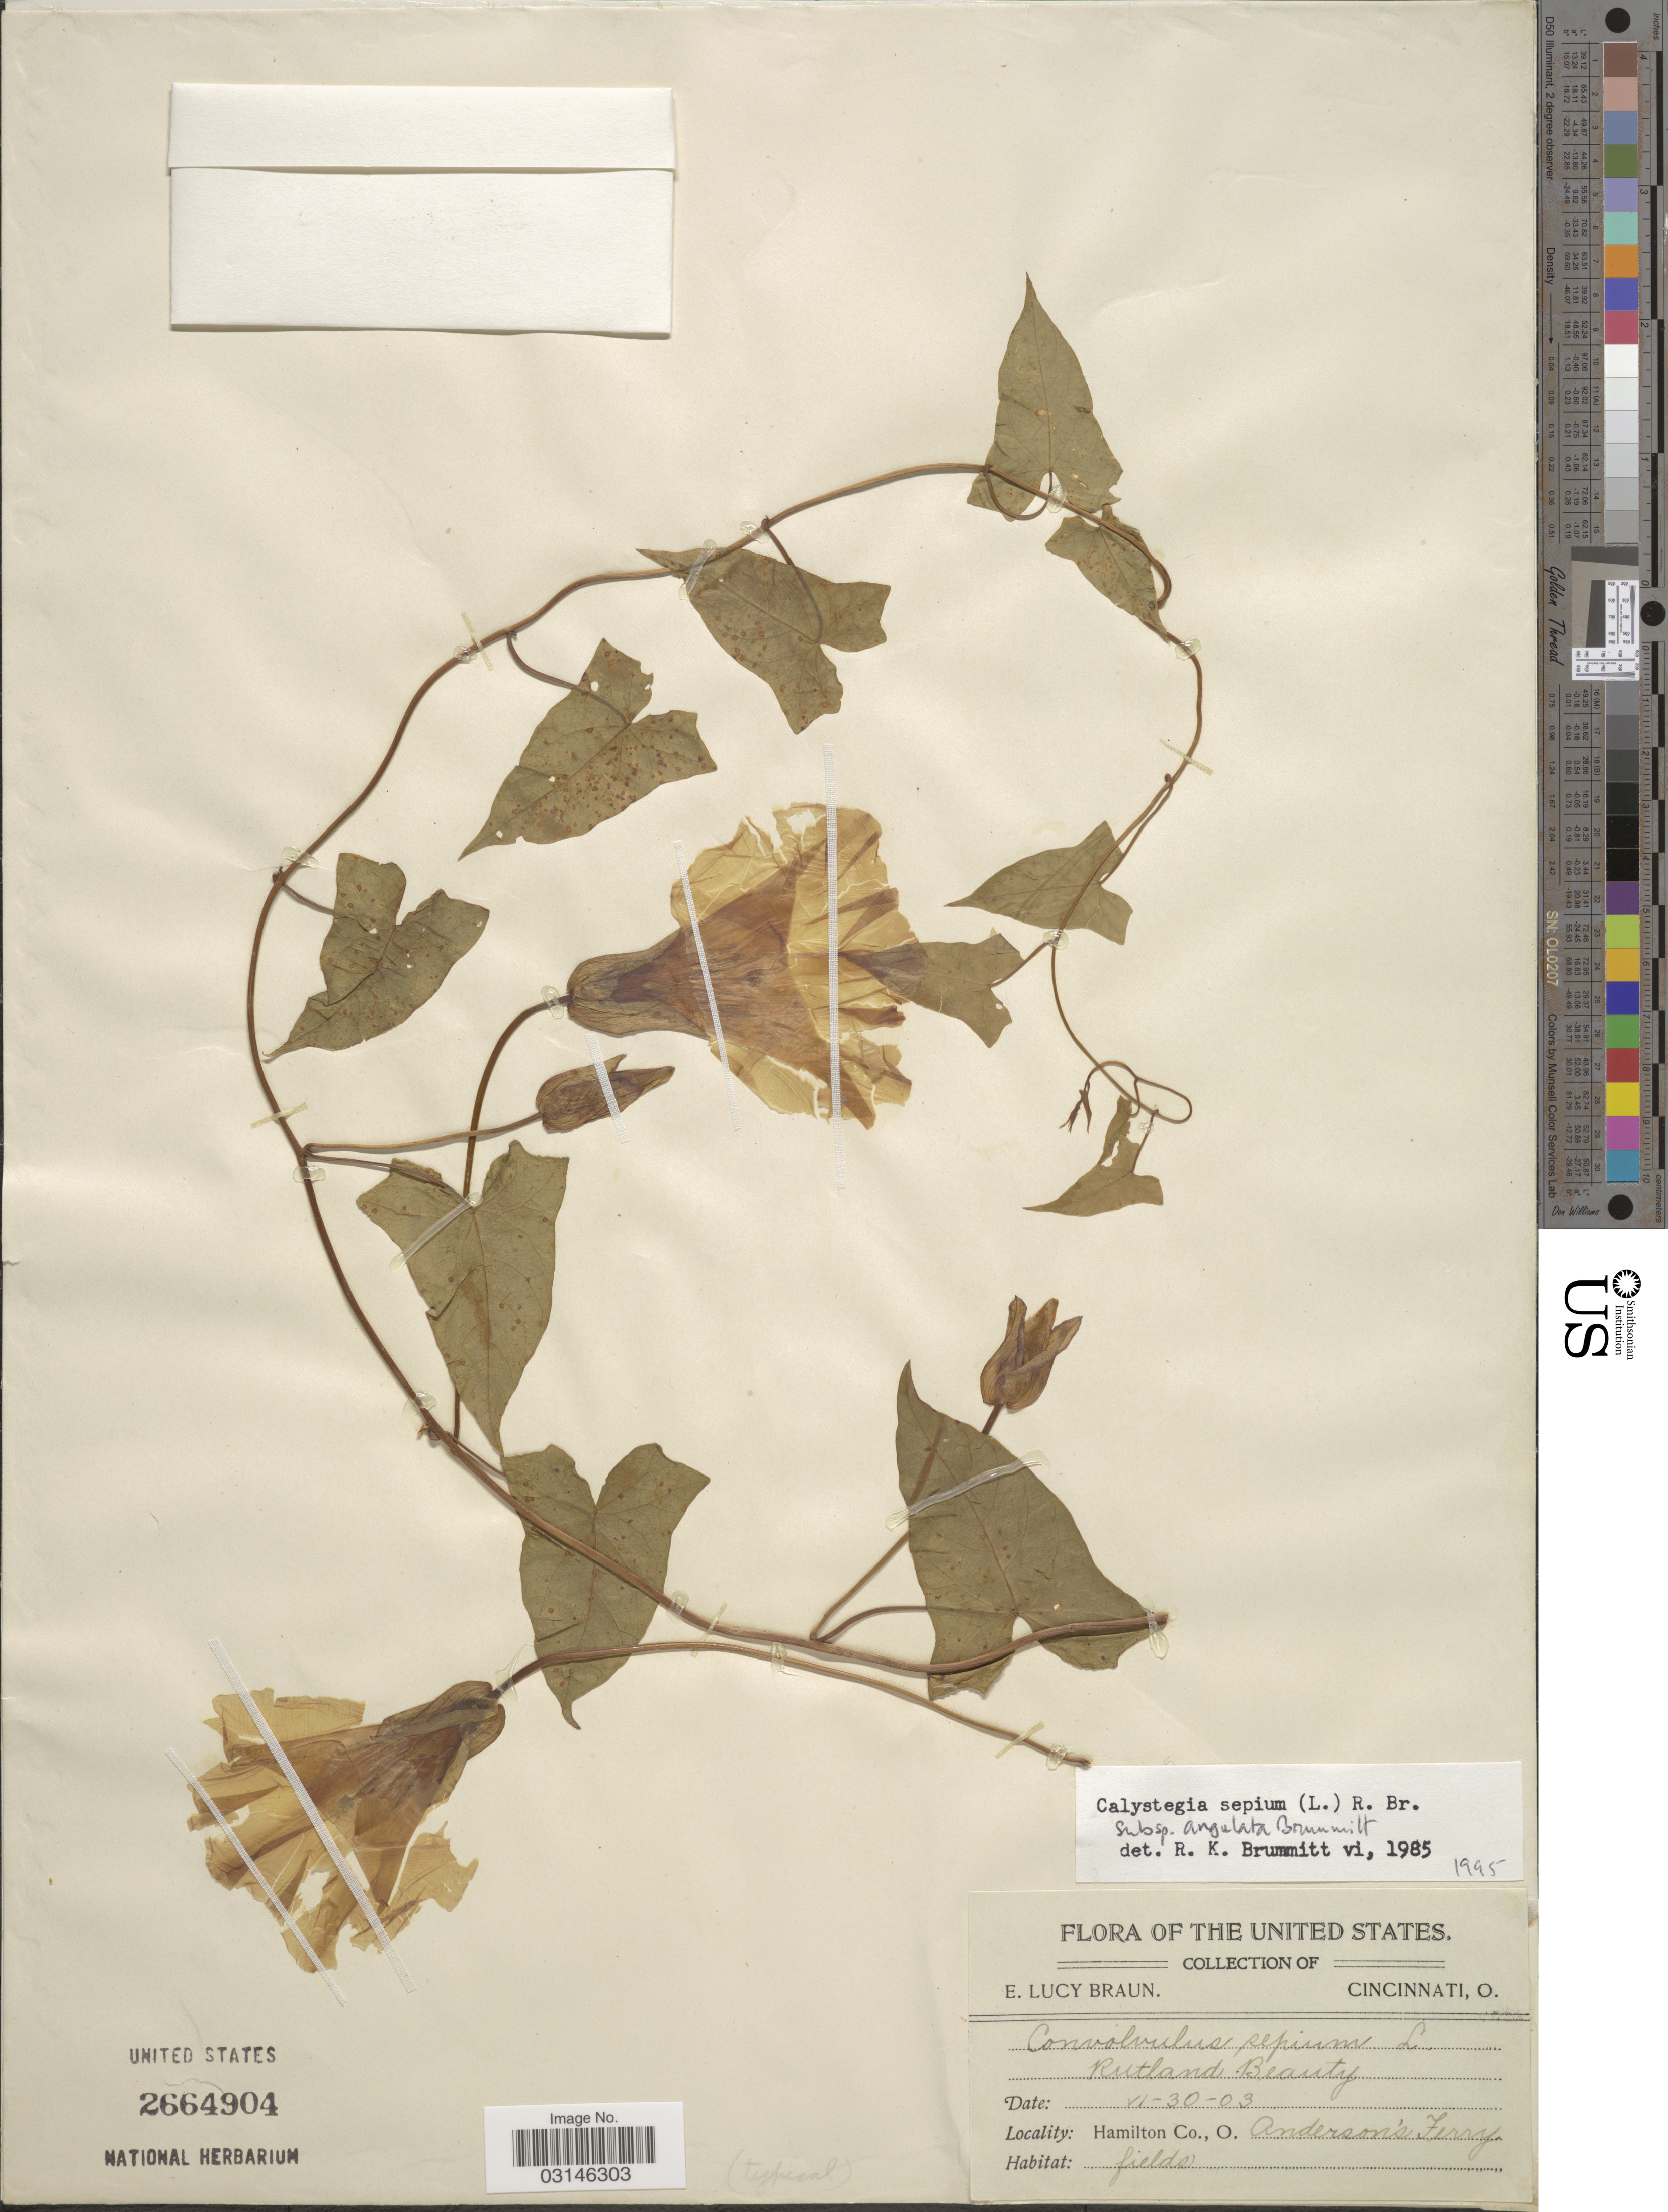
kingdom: Plantae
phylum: Tracheophyta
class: Magnoliopsida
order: Solanales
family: Convolvulaceae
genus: Calystegia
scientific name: Calystegia sepium subsp. angulata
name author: Brummitt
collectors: E. L. Braun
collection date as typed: Transcribed d/m/y: 30/6/3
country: United States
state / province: Ohio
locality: Hamilton Co., O. Anderson's Ferry.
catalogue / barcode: US 2664904